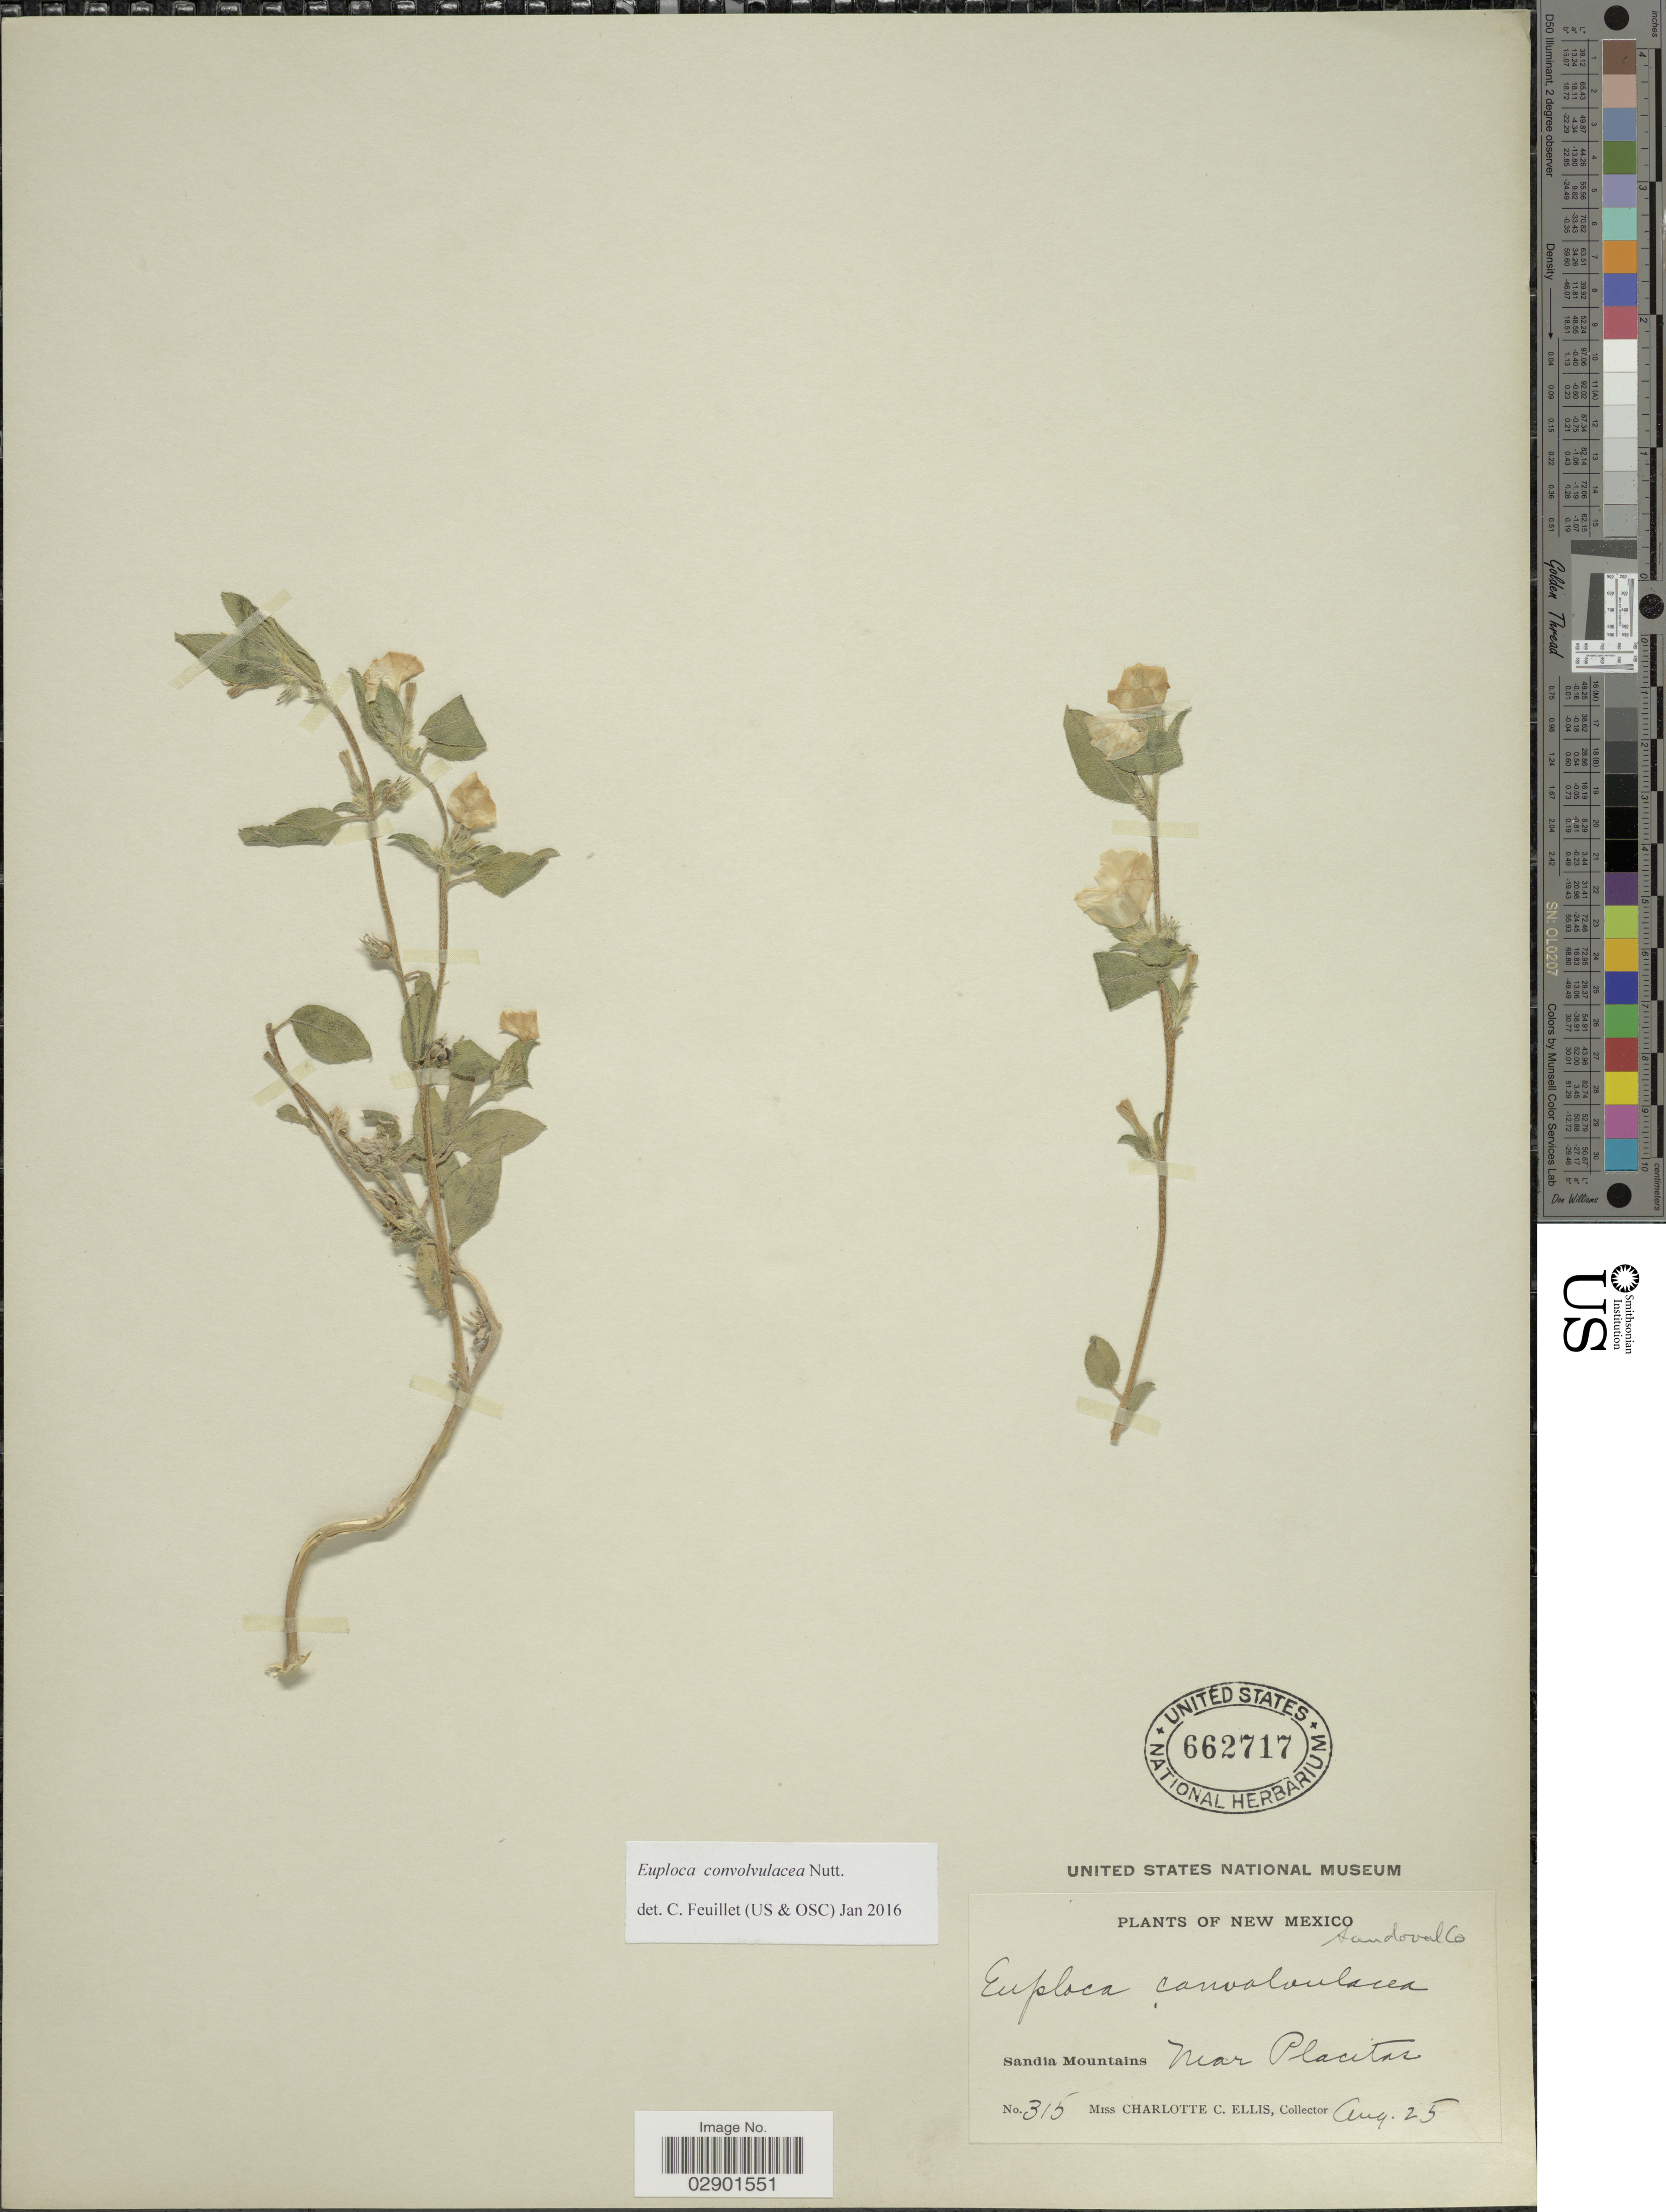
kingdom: Plantae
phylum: Tracheophyta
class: Magnoliopsida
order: Boraginales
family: Heliotropiaceae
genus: Euploca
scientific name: Euploca convolvulacea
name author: Nutt.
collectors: C. C. Ellis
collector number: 315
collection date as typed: Transcribed d/m/y: /8/25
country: United States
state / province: New Mexico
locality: Sandoval Co. Sandia Mountains. Near Placitas.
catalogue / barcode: US 662717